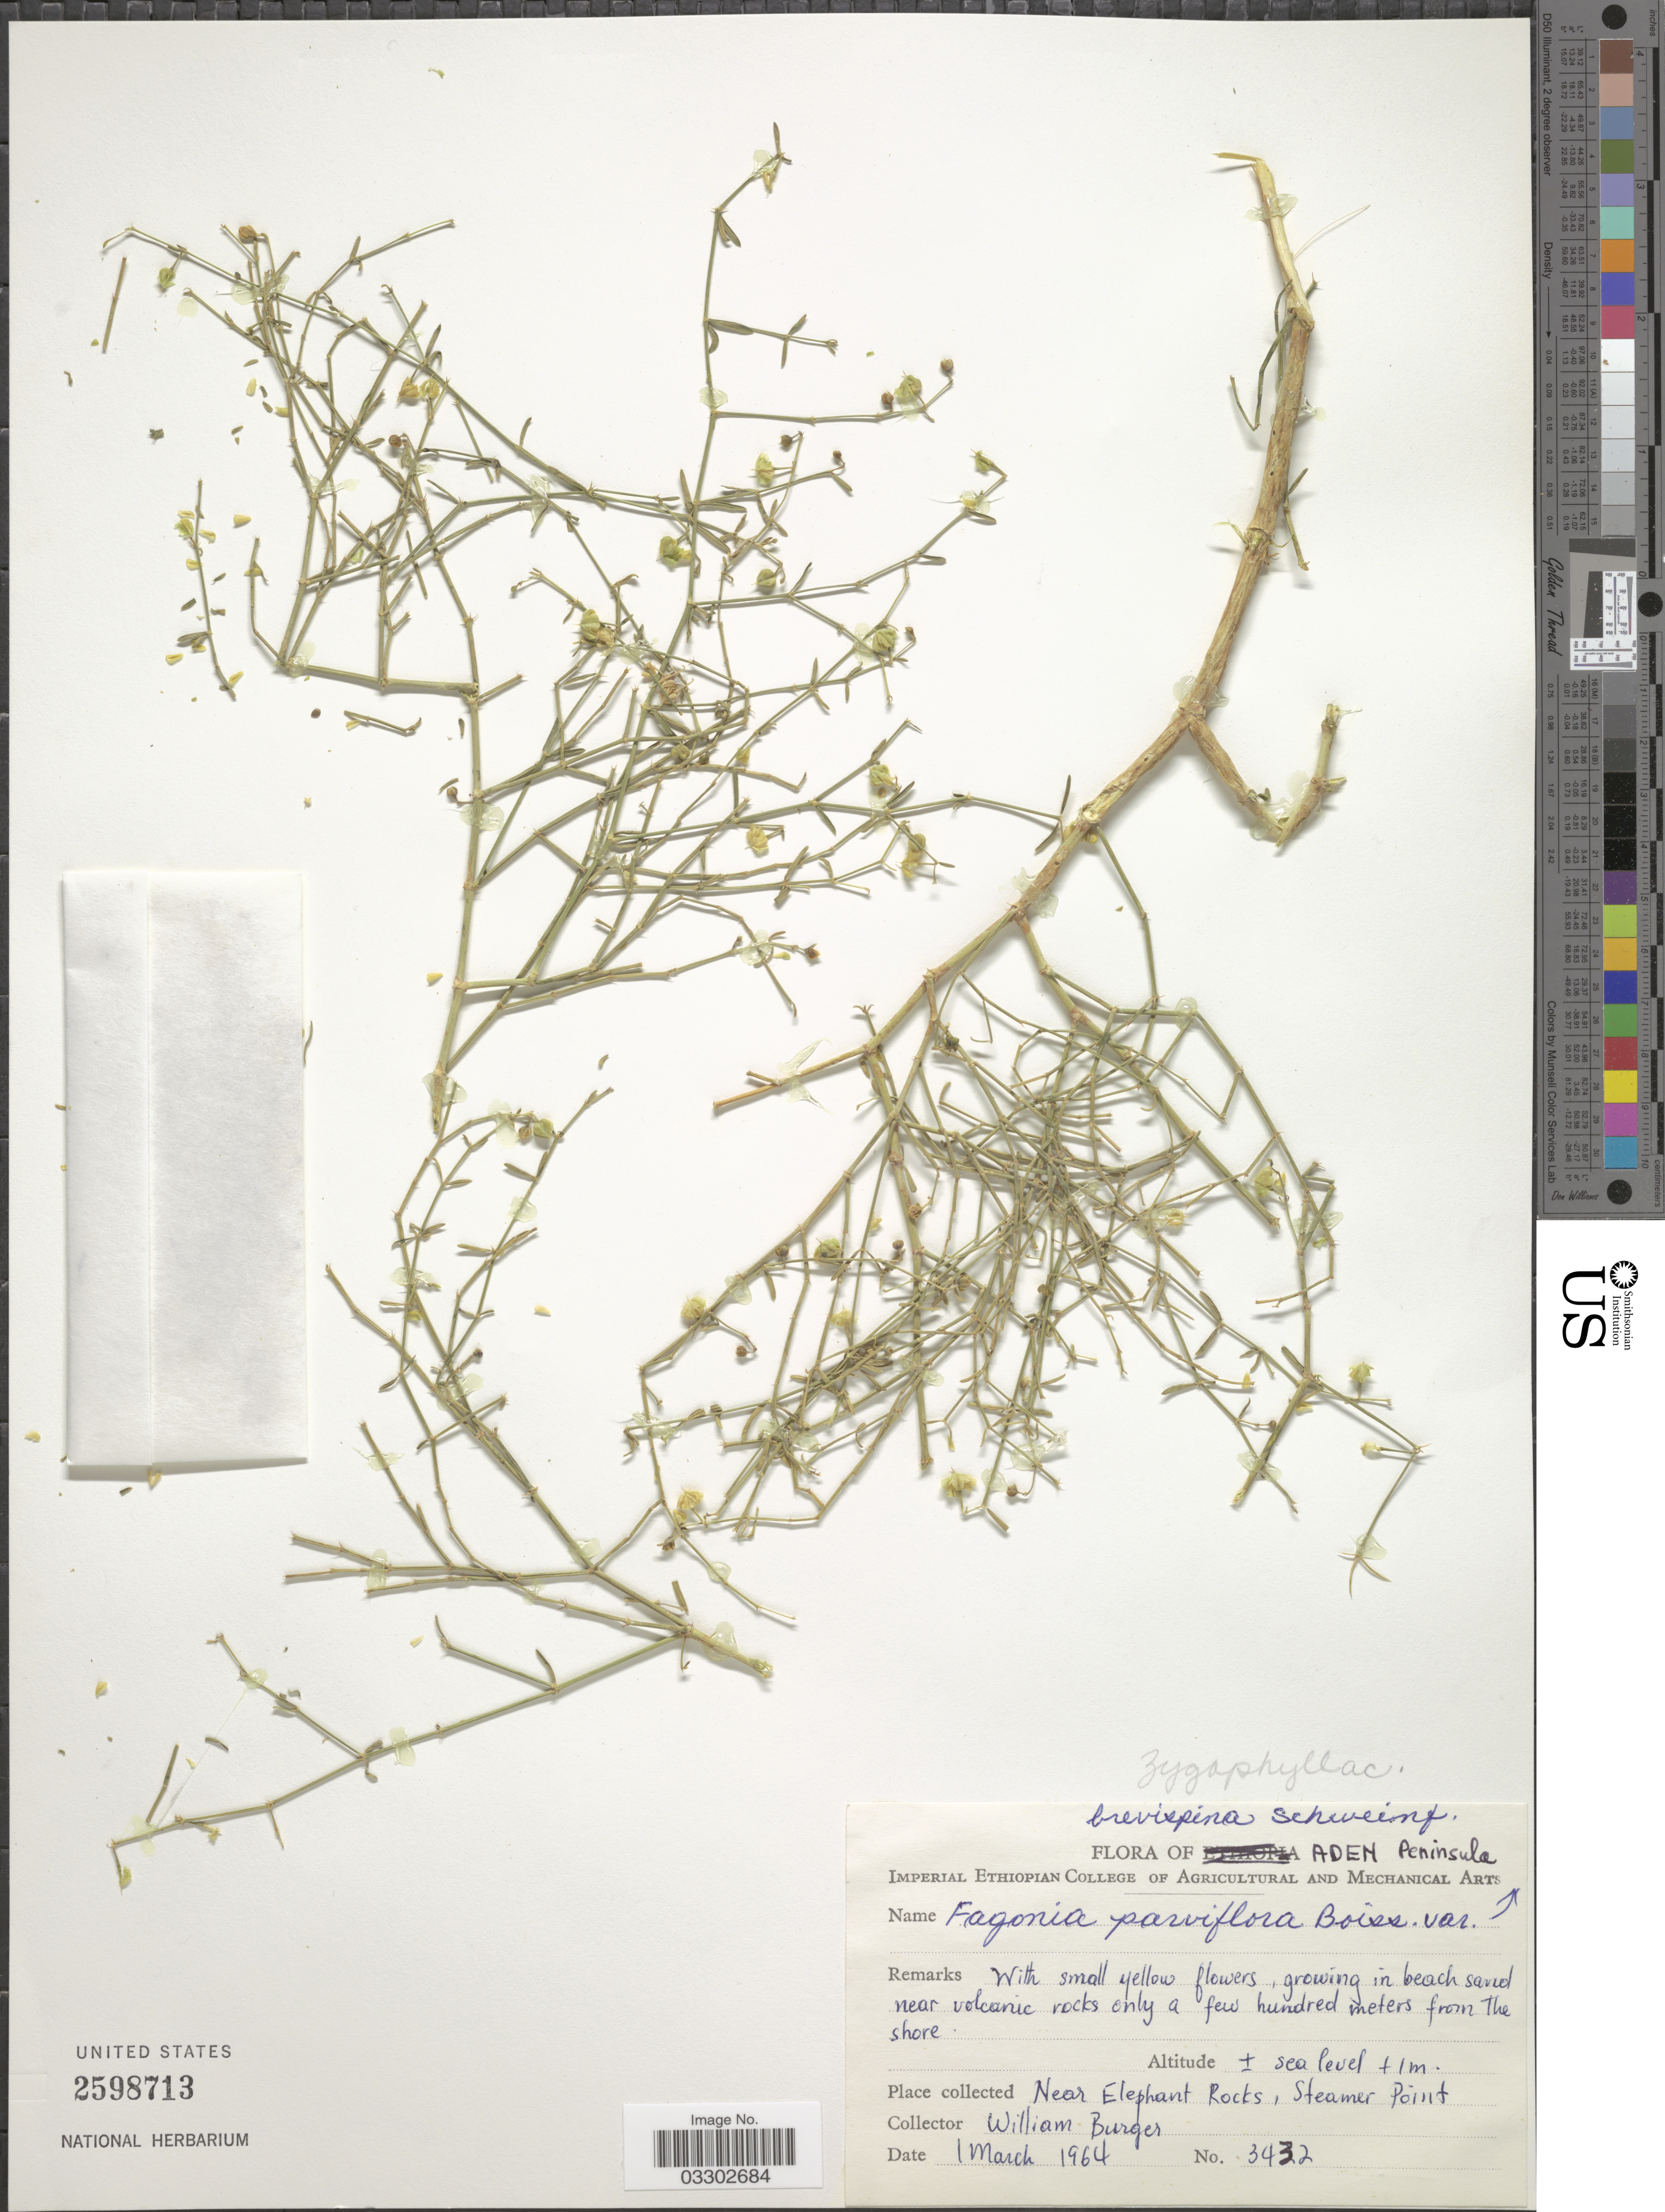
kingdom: Plantae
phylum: Tracheophyta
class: Magnoliopsida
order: Zygophyllales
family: Zygophyllaceae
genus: Fagonia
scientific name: Fagonia parviflora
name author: Boiss.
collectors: W. Buger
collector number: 3432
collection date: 1964-03-01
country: Yemen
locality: Aden Peninsula. Near Elephant Rocks, Steamer Point.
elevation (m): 0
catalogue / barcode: US 2598713